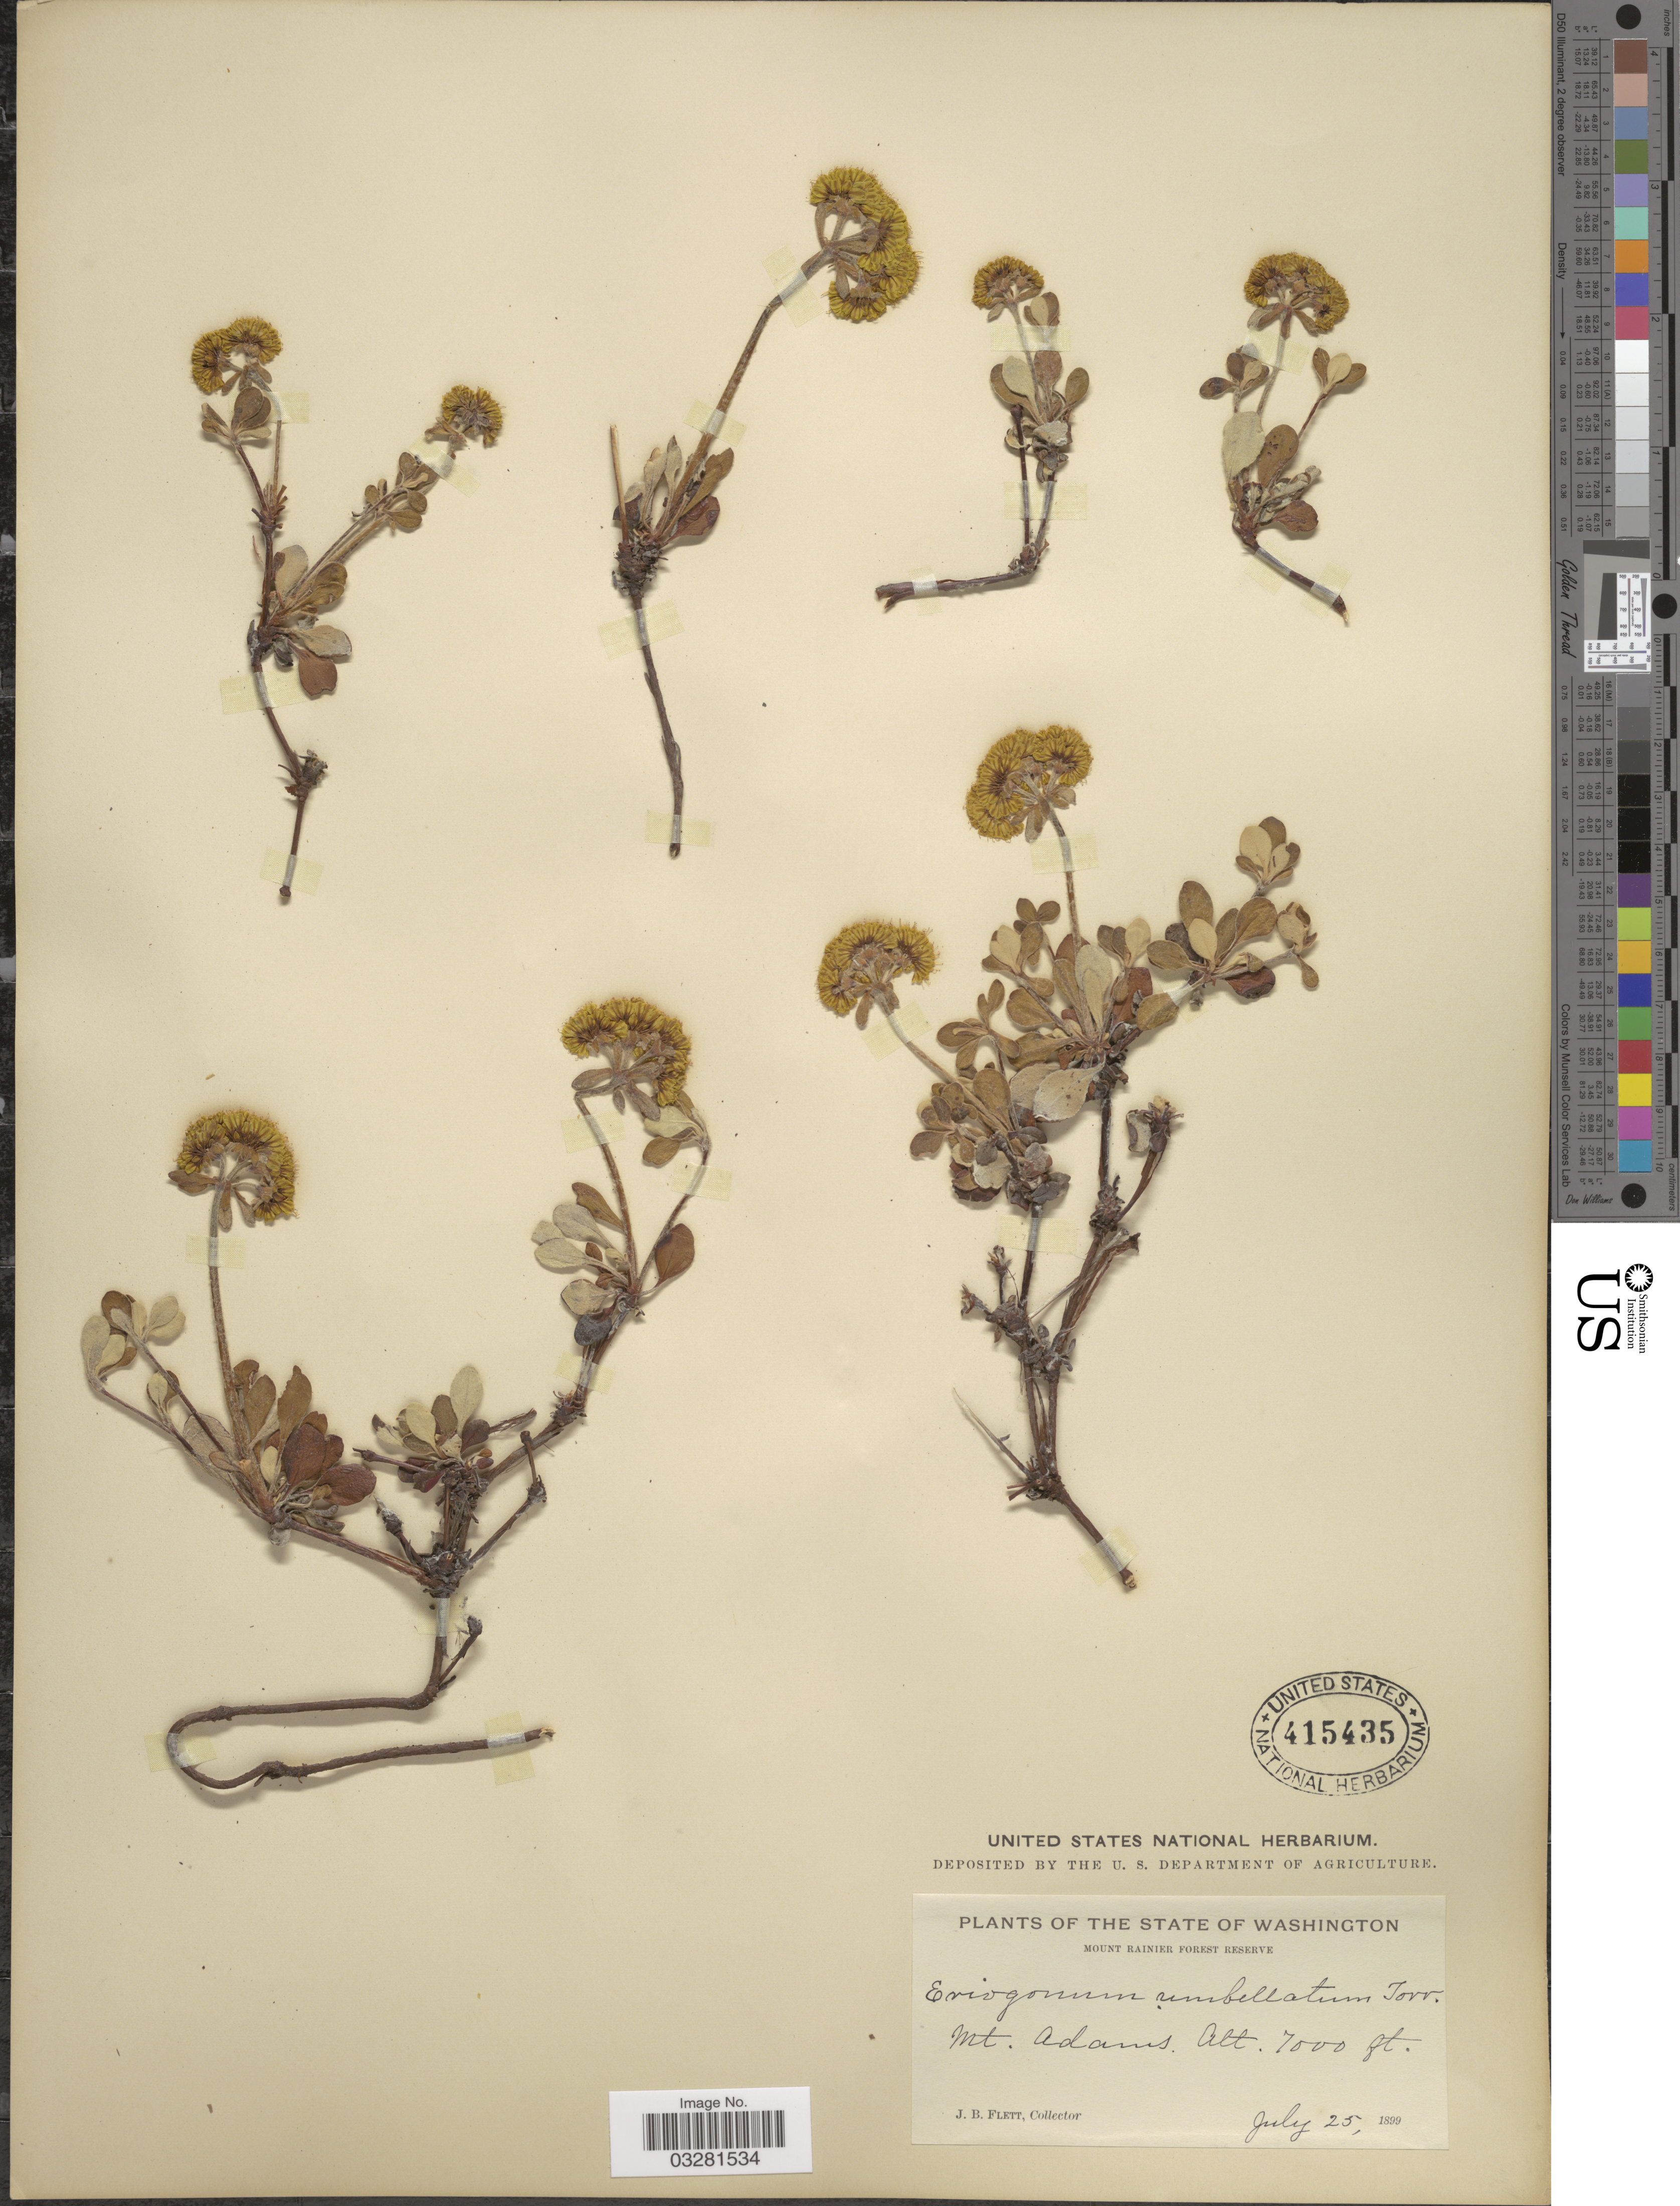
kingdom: Plantae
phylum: Tracheophyta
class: Magnoliopsida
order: Caryophyllales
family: Polygonaceae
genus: Eriogonum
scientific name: Eriogonum umbellatum var. haussknechtii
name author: (Dammer) M.E. Jones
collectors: J. Flett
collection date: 1899-07-25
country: United States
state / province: Washington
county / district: Yakima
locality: Mount Rainier Forest Reserve. Mt. Adams.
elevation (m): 2134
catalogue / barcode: US 415435